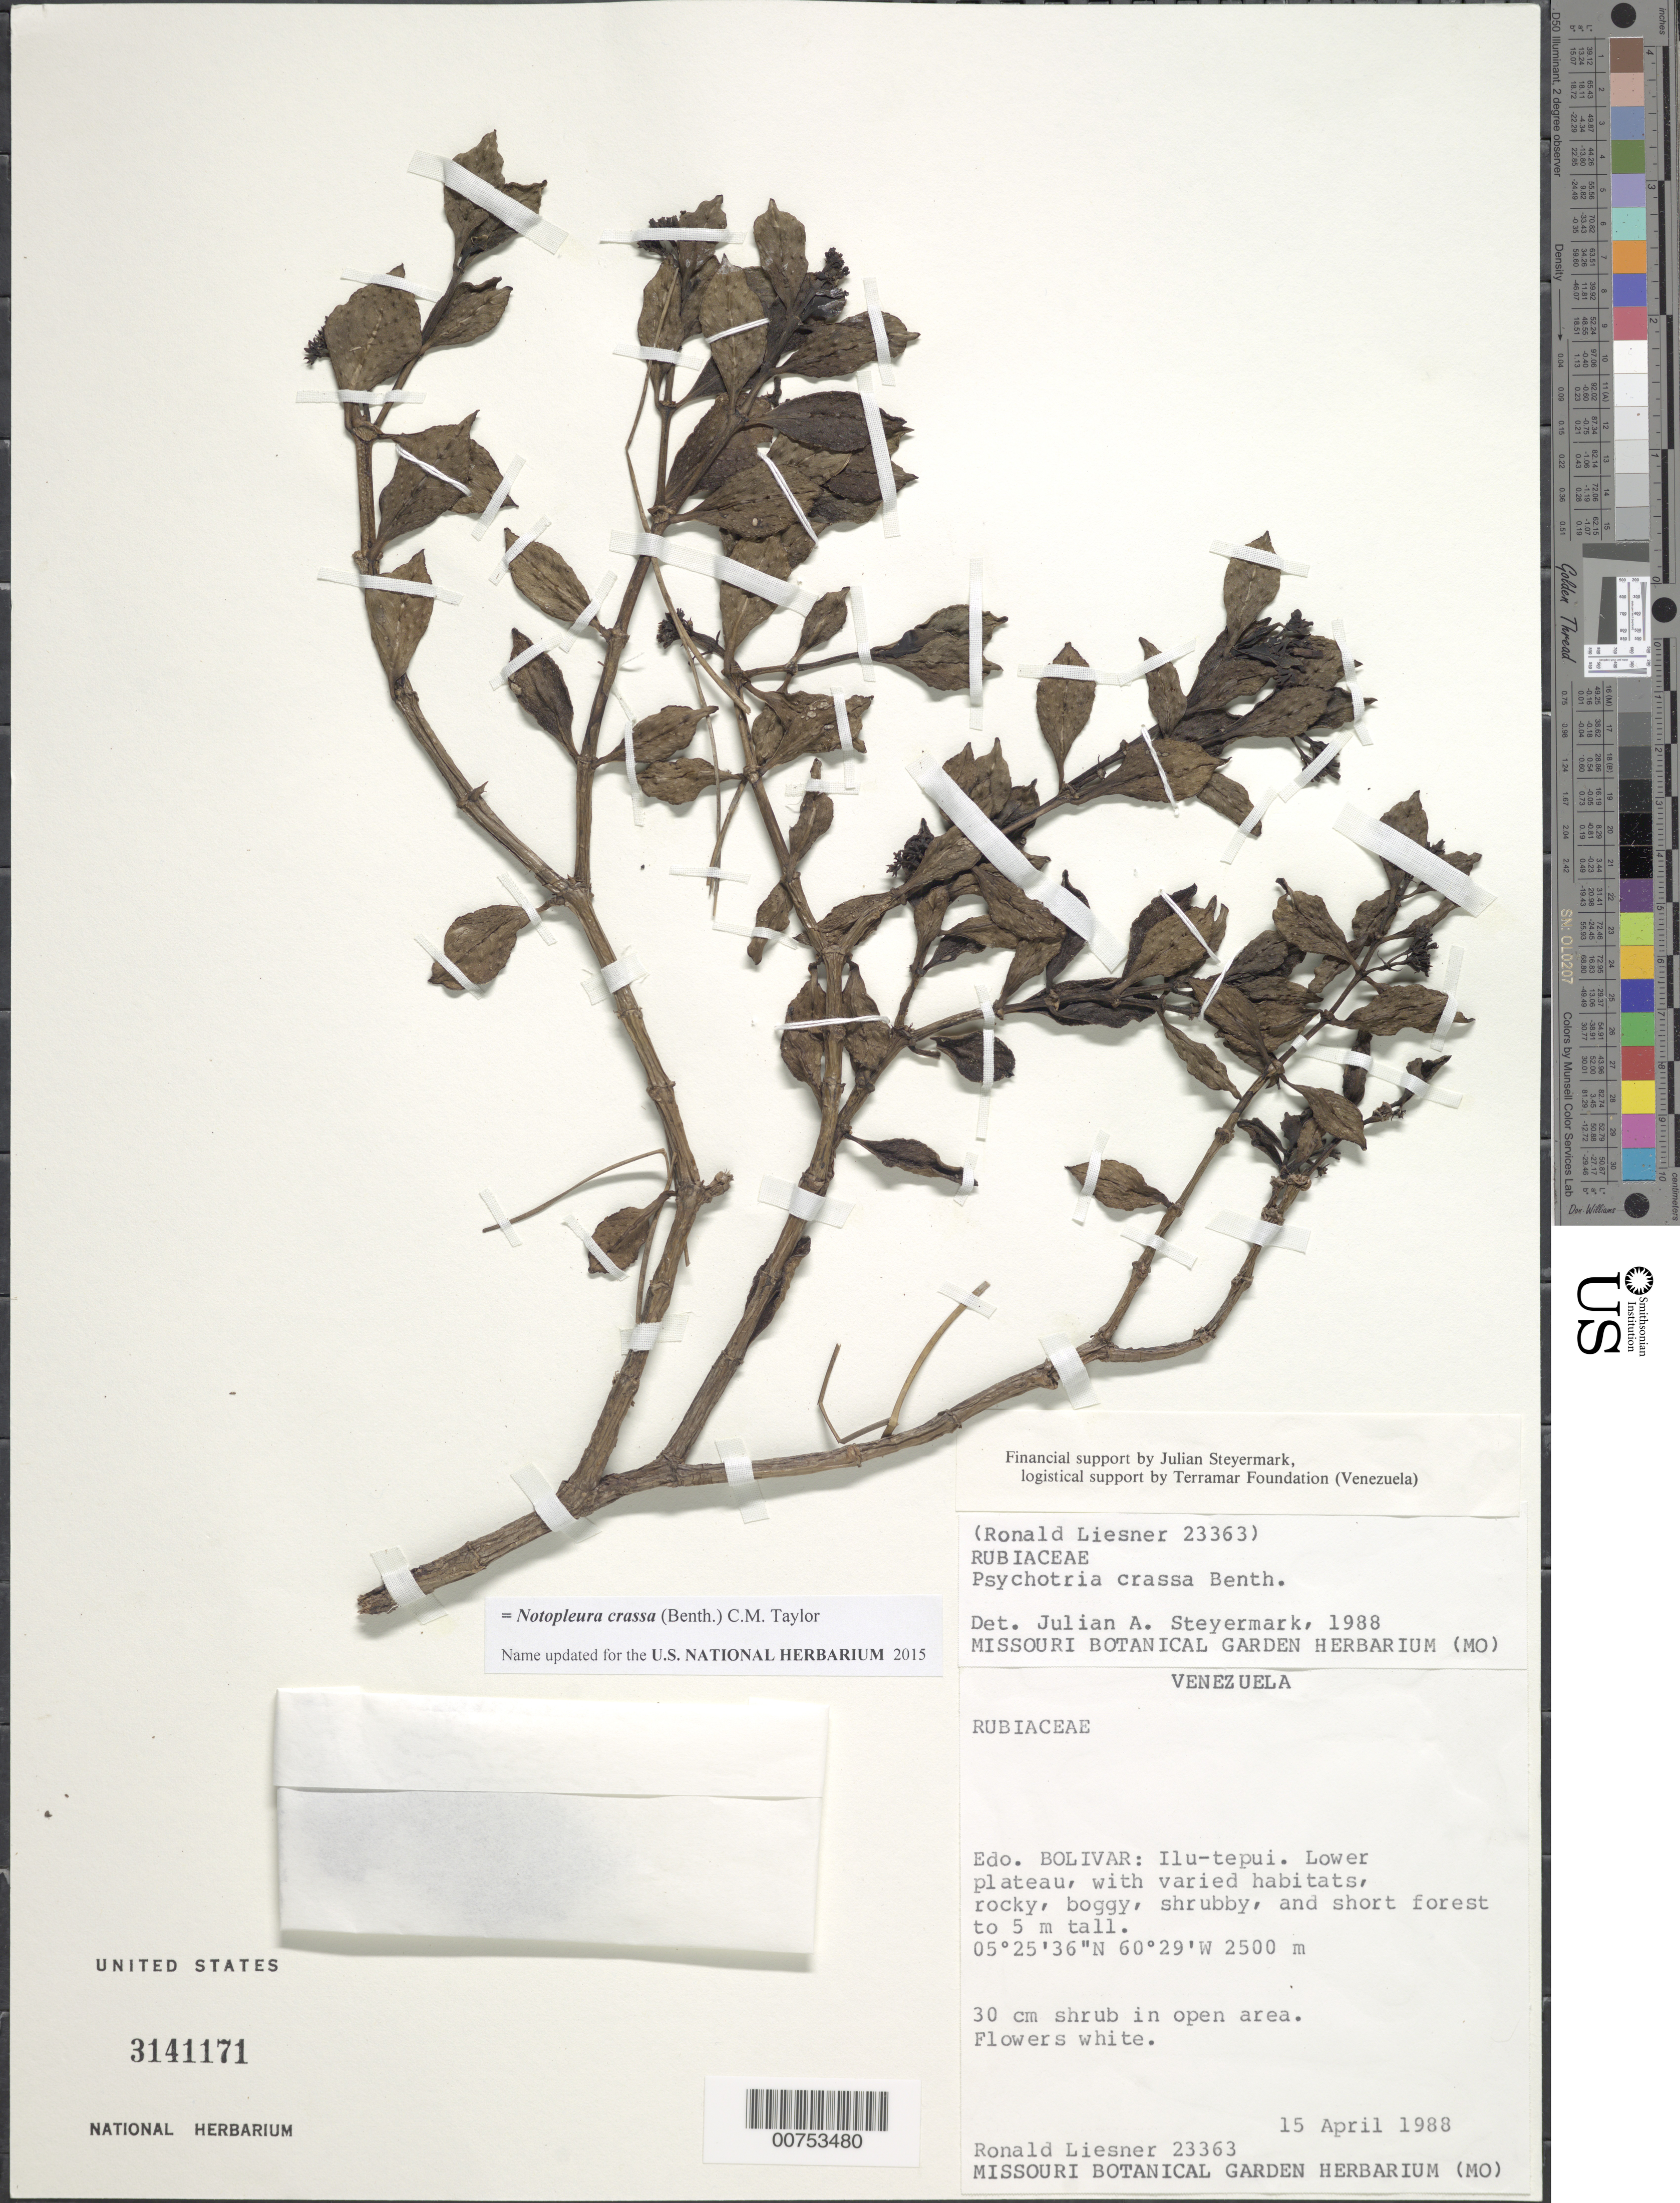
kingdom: Plantae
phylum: Tracheophyta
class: Magnoliopsida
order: Gentianales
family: Rubiaceae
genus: Psychotria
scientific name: Psychotria crassa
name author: Benth.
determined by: Steyermark, Julian A., (VEN)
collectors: R. L. Liesner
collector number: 23363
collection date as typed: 15-Apr-88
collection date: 1988-04-15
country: Venezuela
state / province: Bolívar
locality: Ilu-tepuí, lower plateau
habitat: Lower plateau, with varied habitats, rocky boggy, shrubby, and short forest to 5m tall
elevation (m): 2500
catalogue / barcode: US 3141171